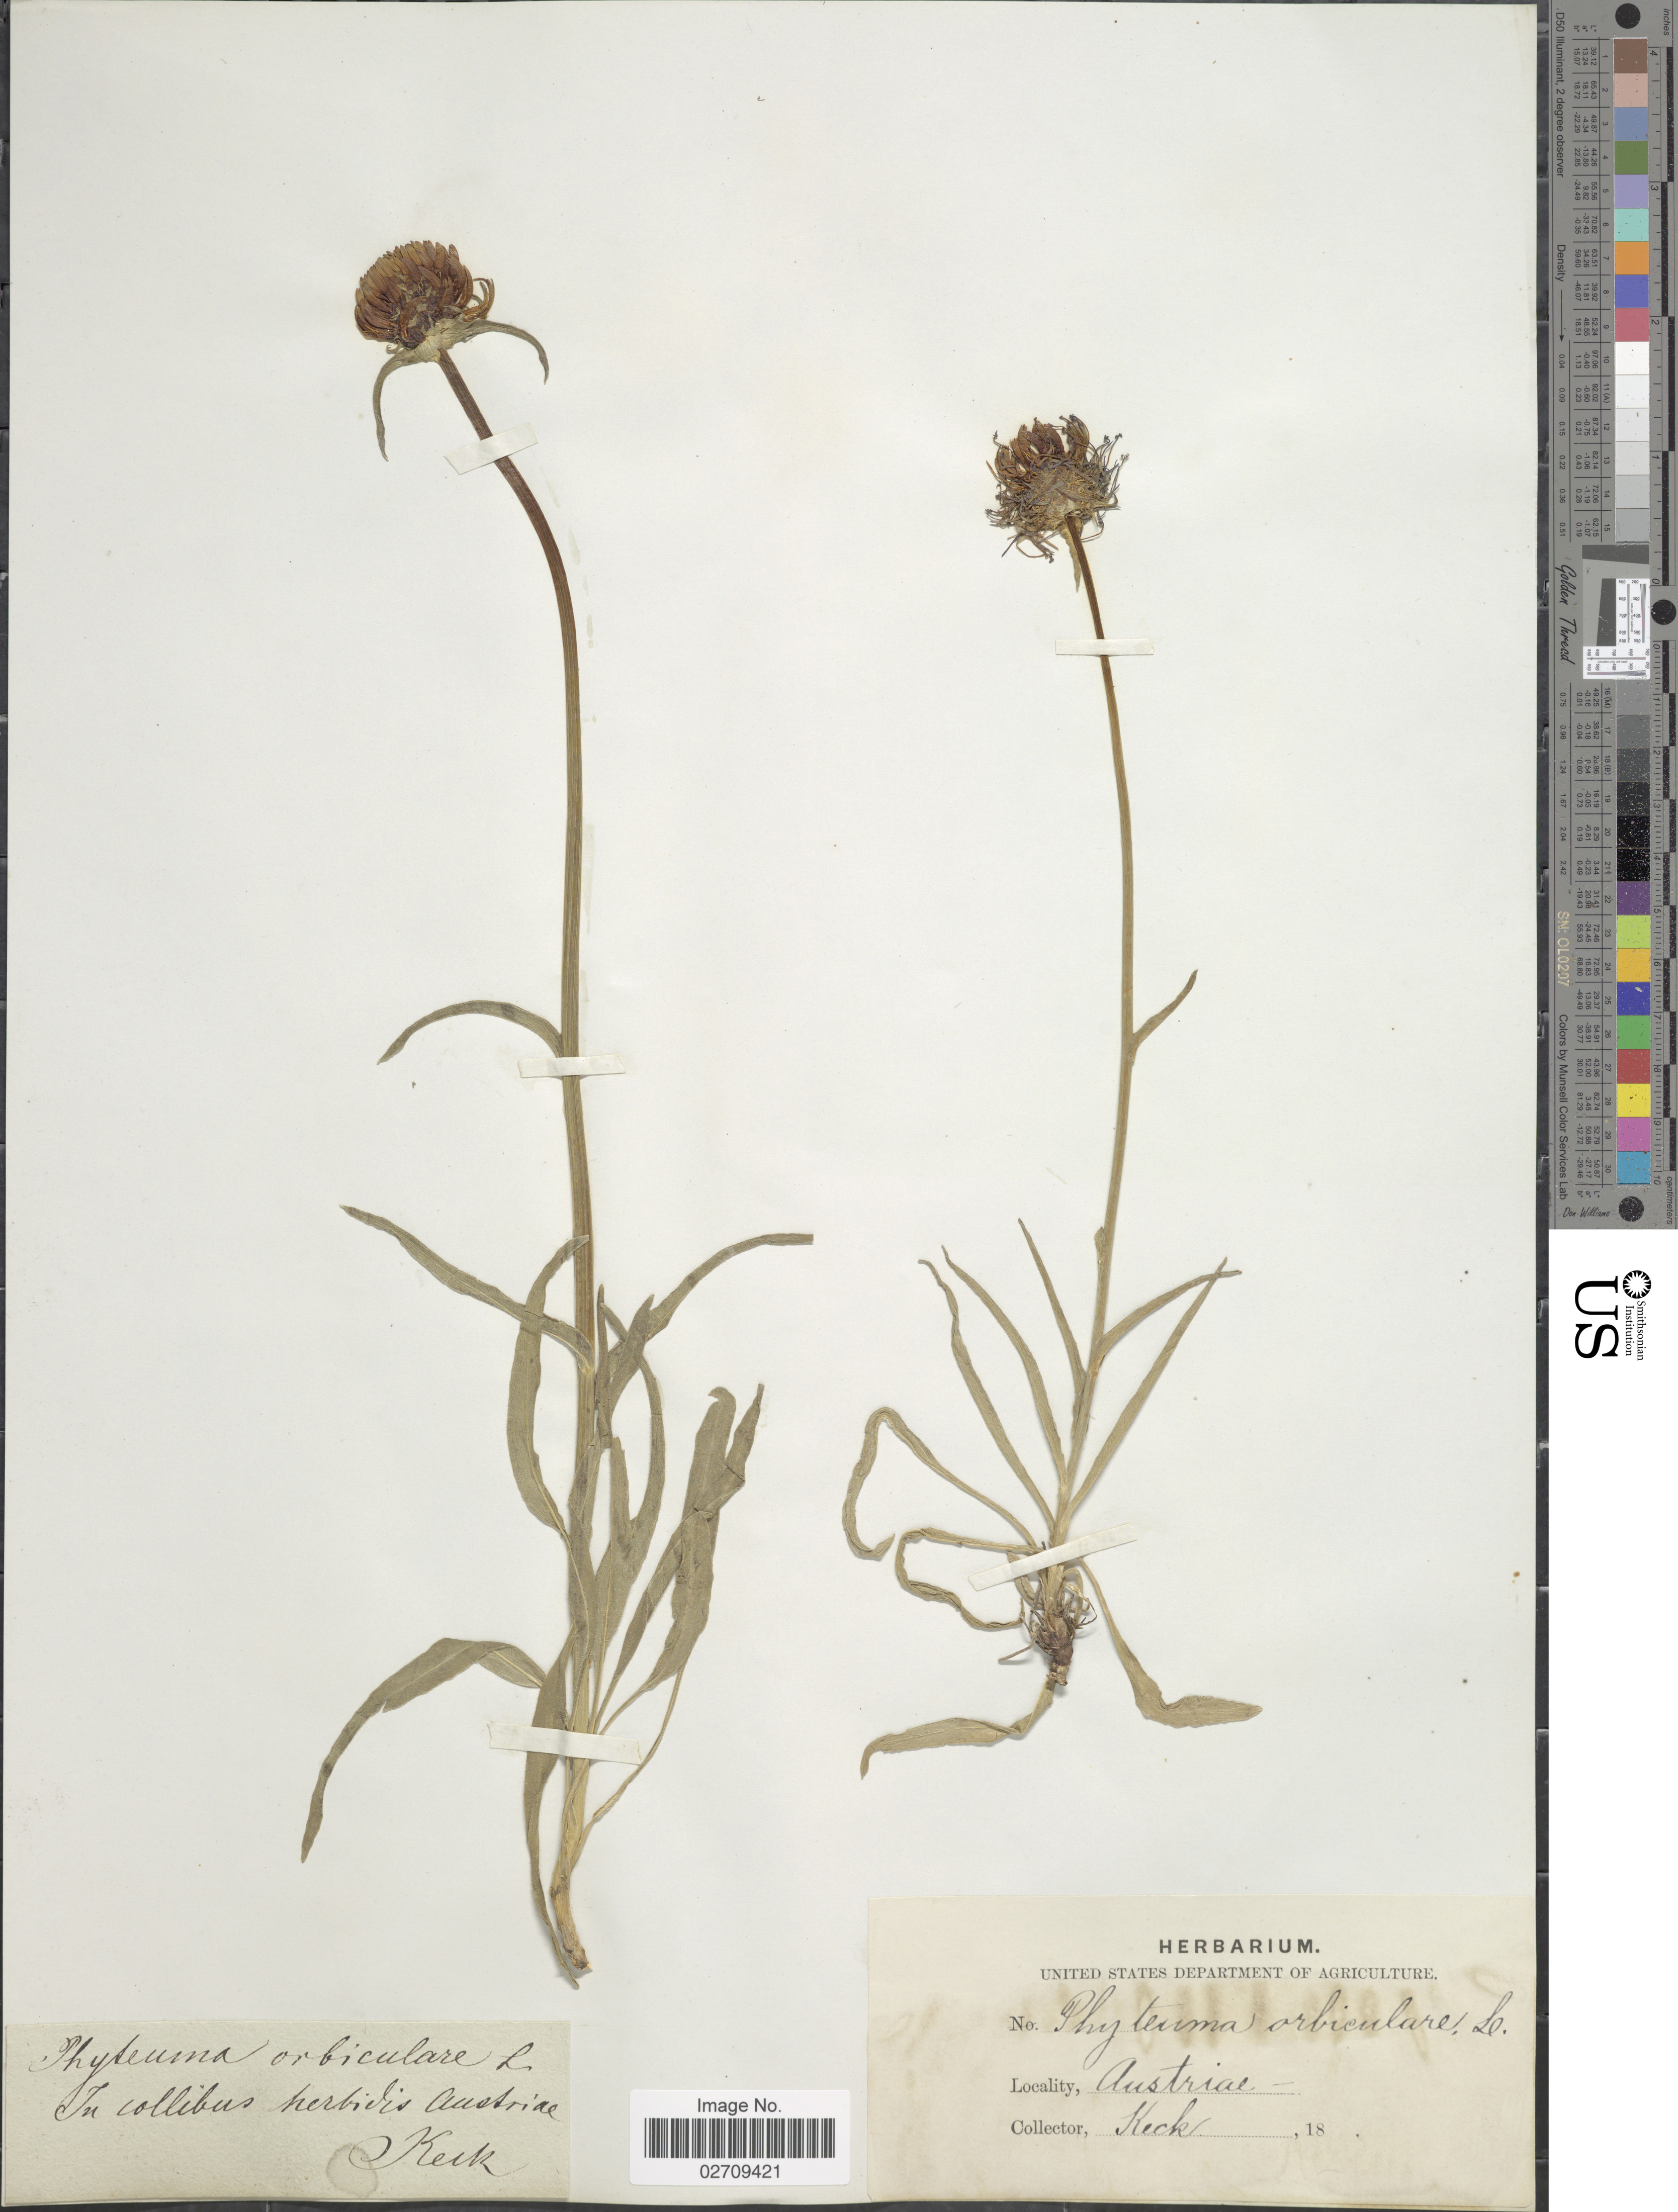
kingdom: Plantae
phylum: Tracheophyta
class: Magnoliopsida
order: Asterales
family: Campanulaceae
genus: Phyteuma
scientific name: Phyteuma orbiculare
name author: L.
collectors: -- Keck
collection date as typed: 18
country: Austria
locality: In collibus herbidis Austriae